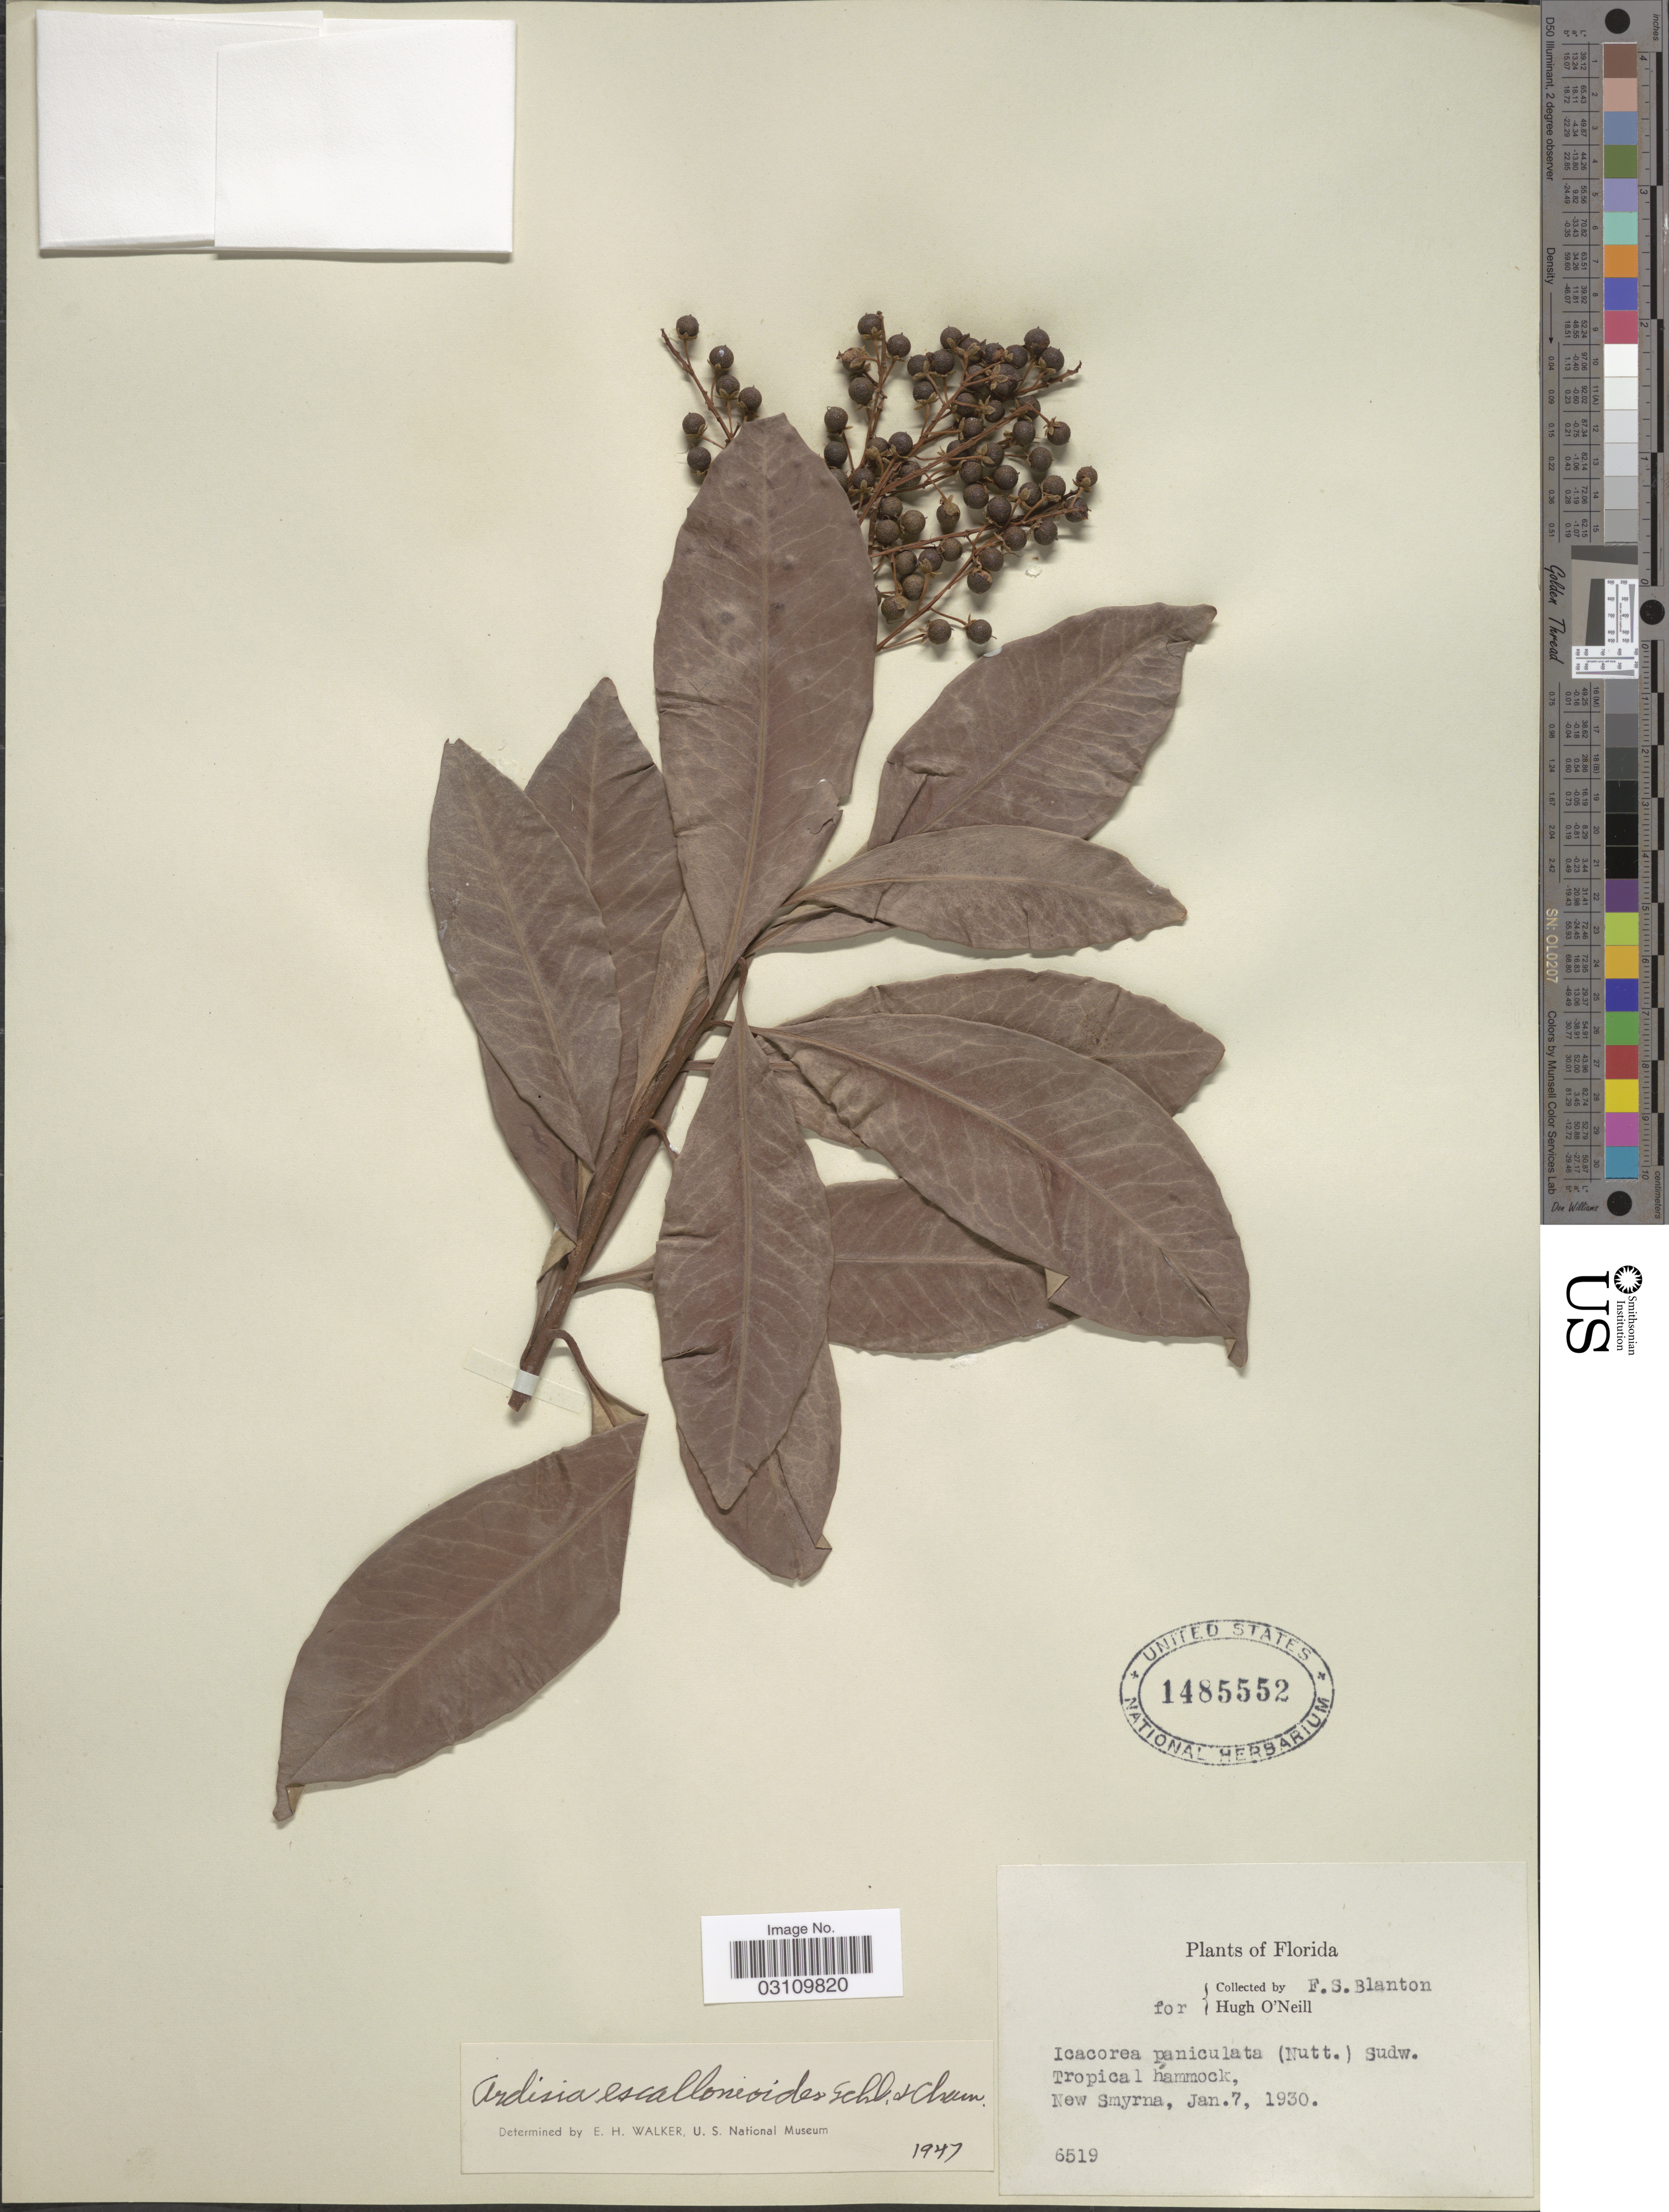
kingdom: Plantae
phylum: Tracheophyta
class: Magnoliopsida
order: Ericales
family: Primulaceae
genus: Ardisia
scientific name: Ardisia escallonioides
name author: Schltdl. & Cham.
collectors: H. O'Neill & F. S. Blanton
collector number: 6519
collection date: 1930-01-07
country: United States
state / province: Florida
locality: Tropical hammock, New Smyrna.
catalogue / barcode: US 1485552